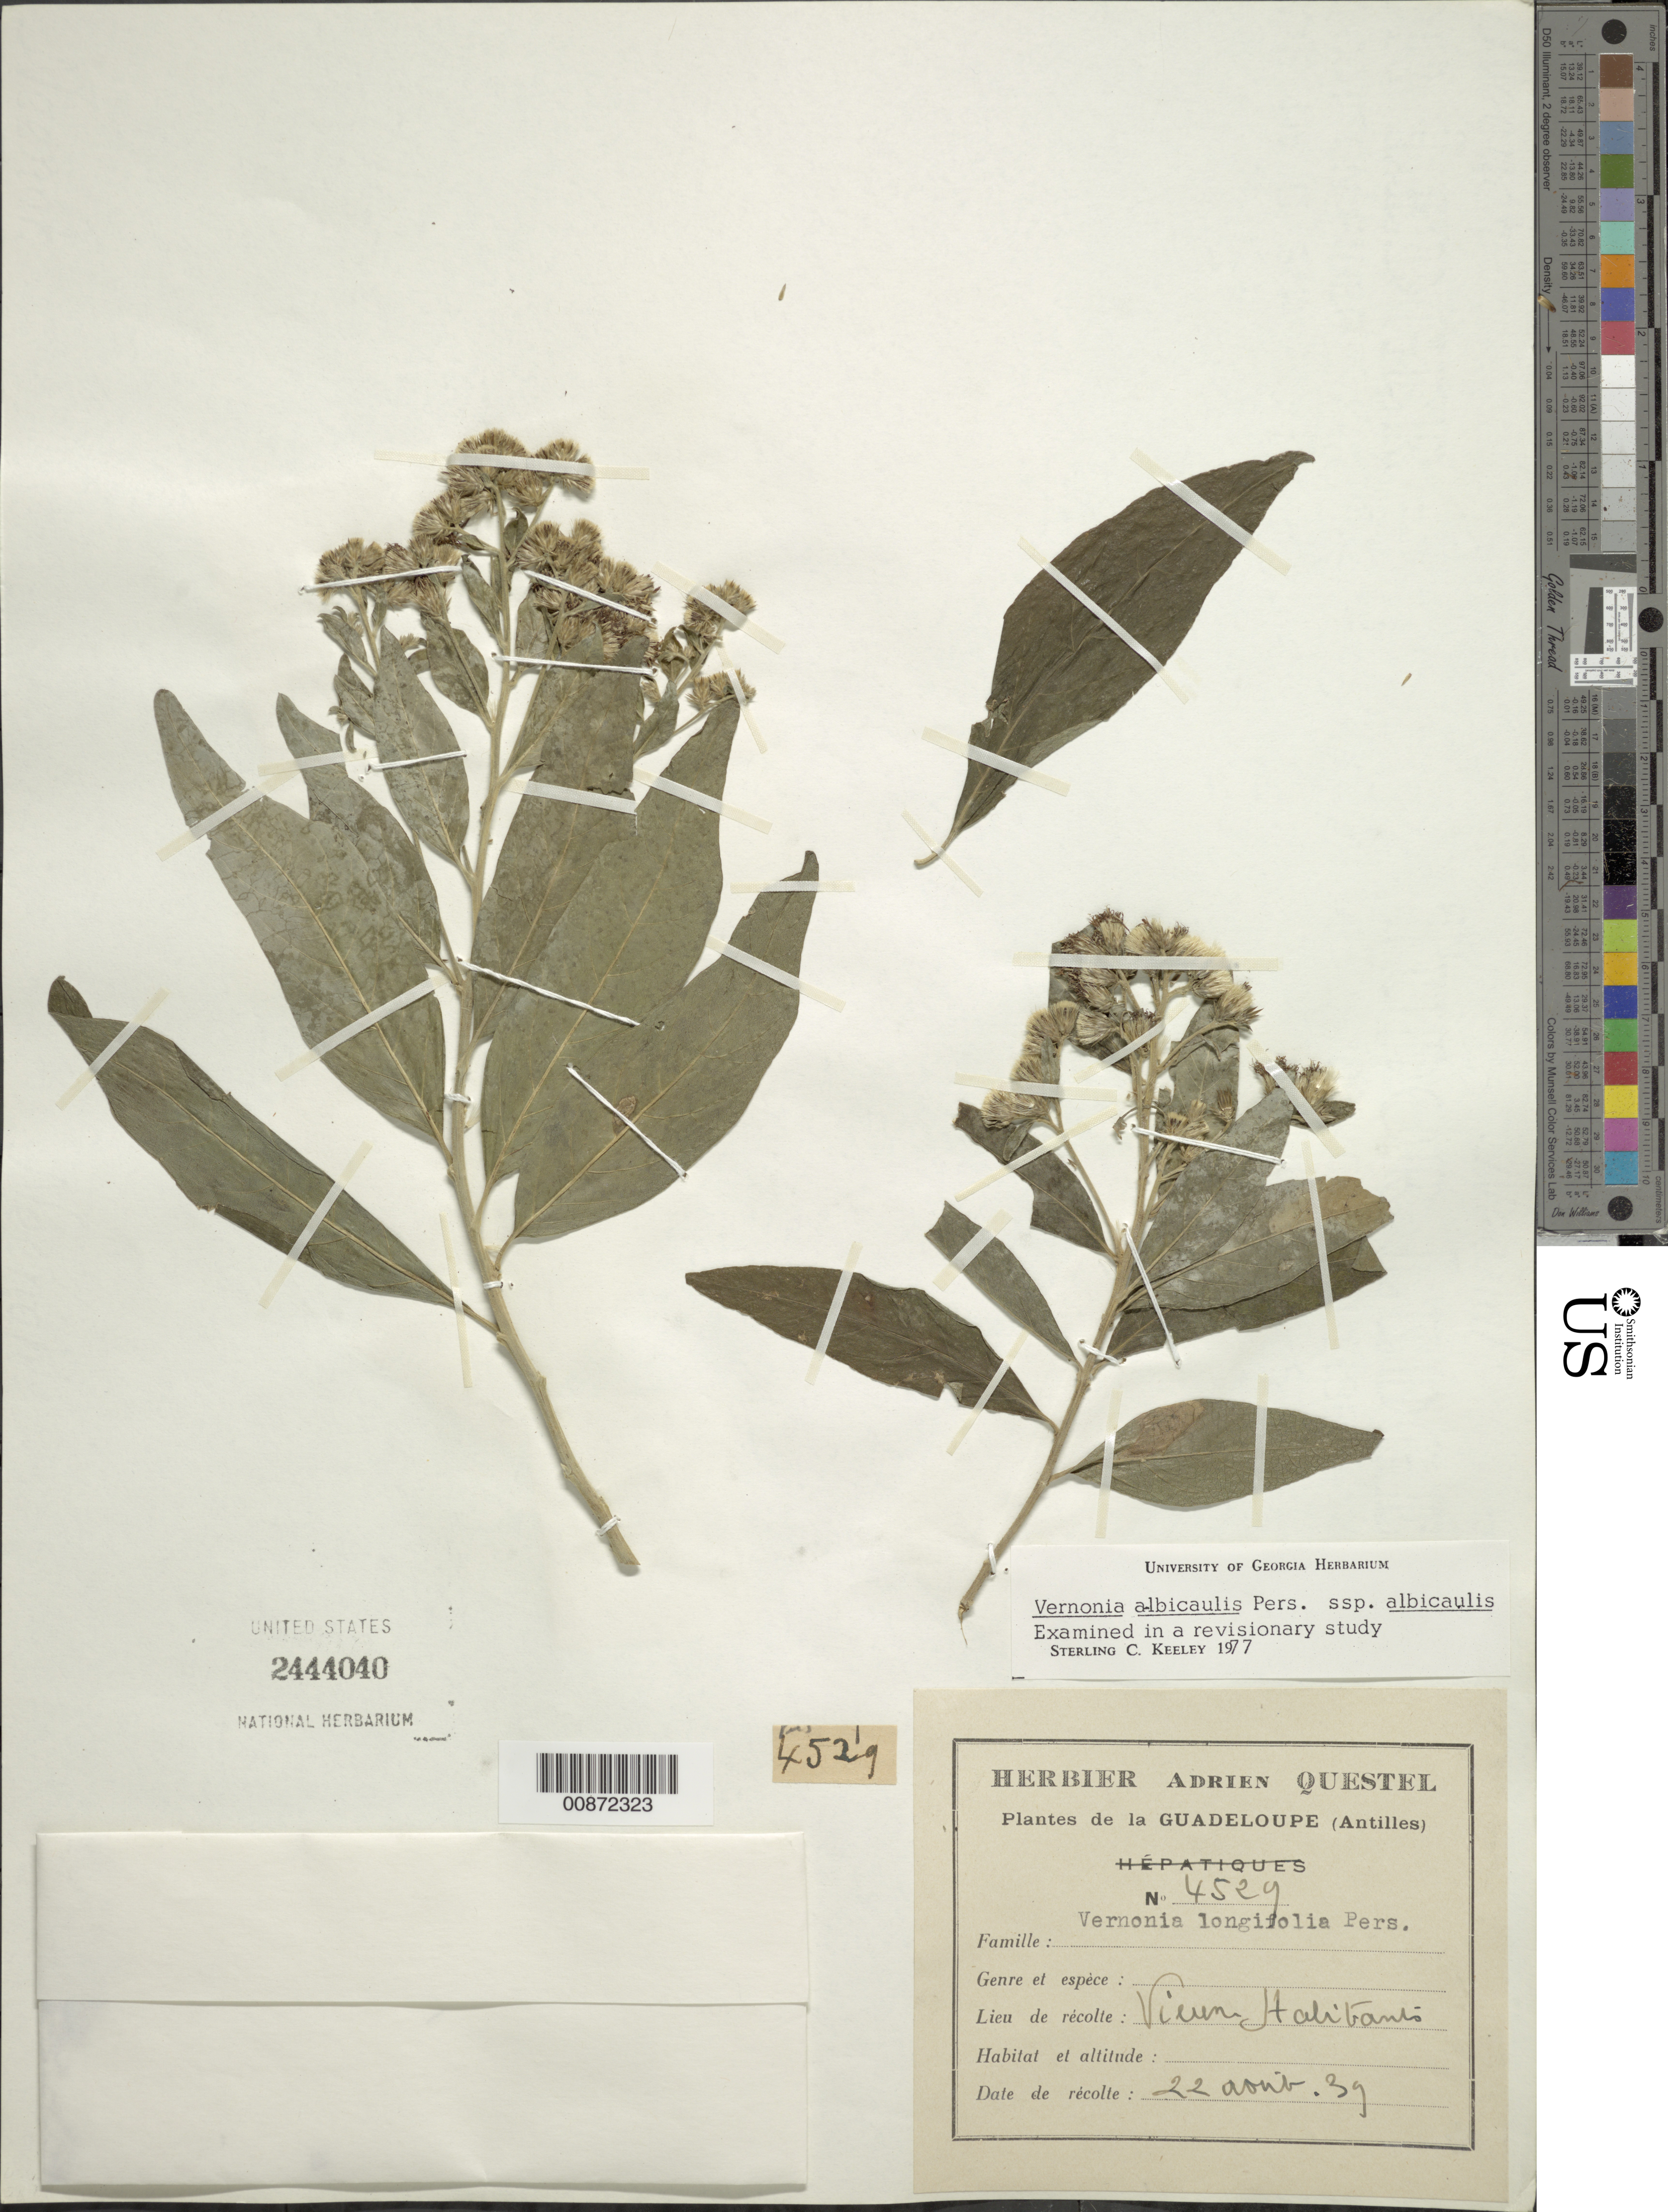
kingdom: Plantae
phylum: Tracheophyta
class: Magnoliopsida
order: Asterales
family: Asteraceae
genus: Lepidaploa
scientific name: Lepidaploa glabra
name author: (Willd.) H. Rob.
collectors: A. Questel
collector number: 4529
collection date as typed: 22 Aug 1939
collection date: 1939-08-22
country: Guadeloupe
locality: Vieun Halitants (sp?)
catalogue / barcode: US 2444040